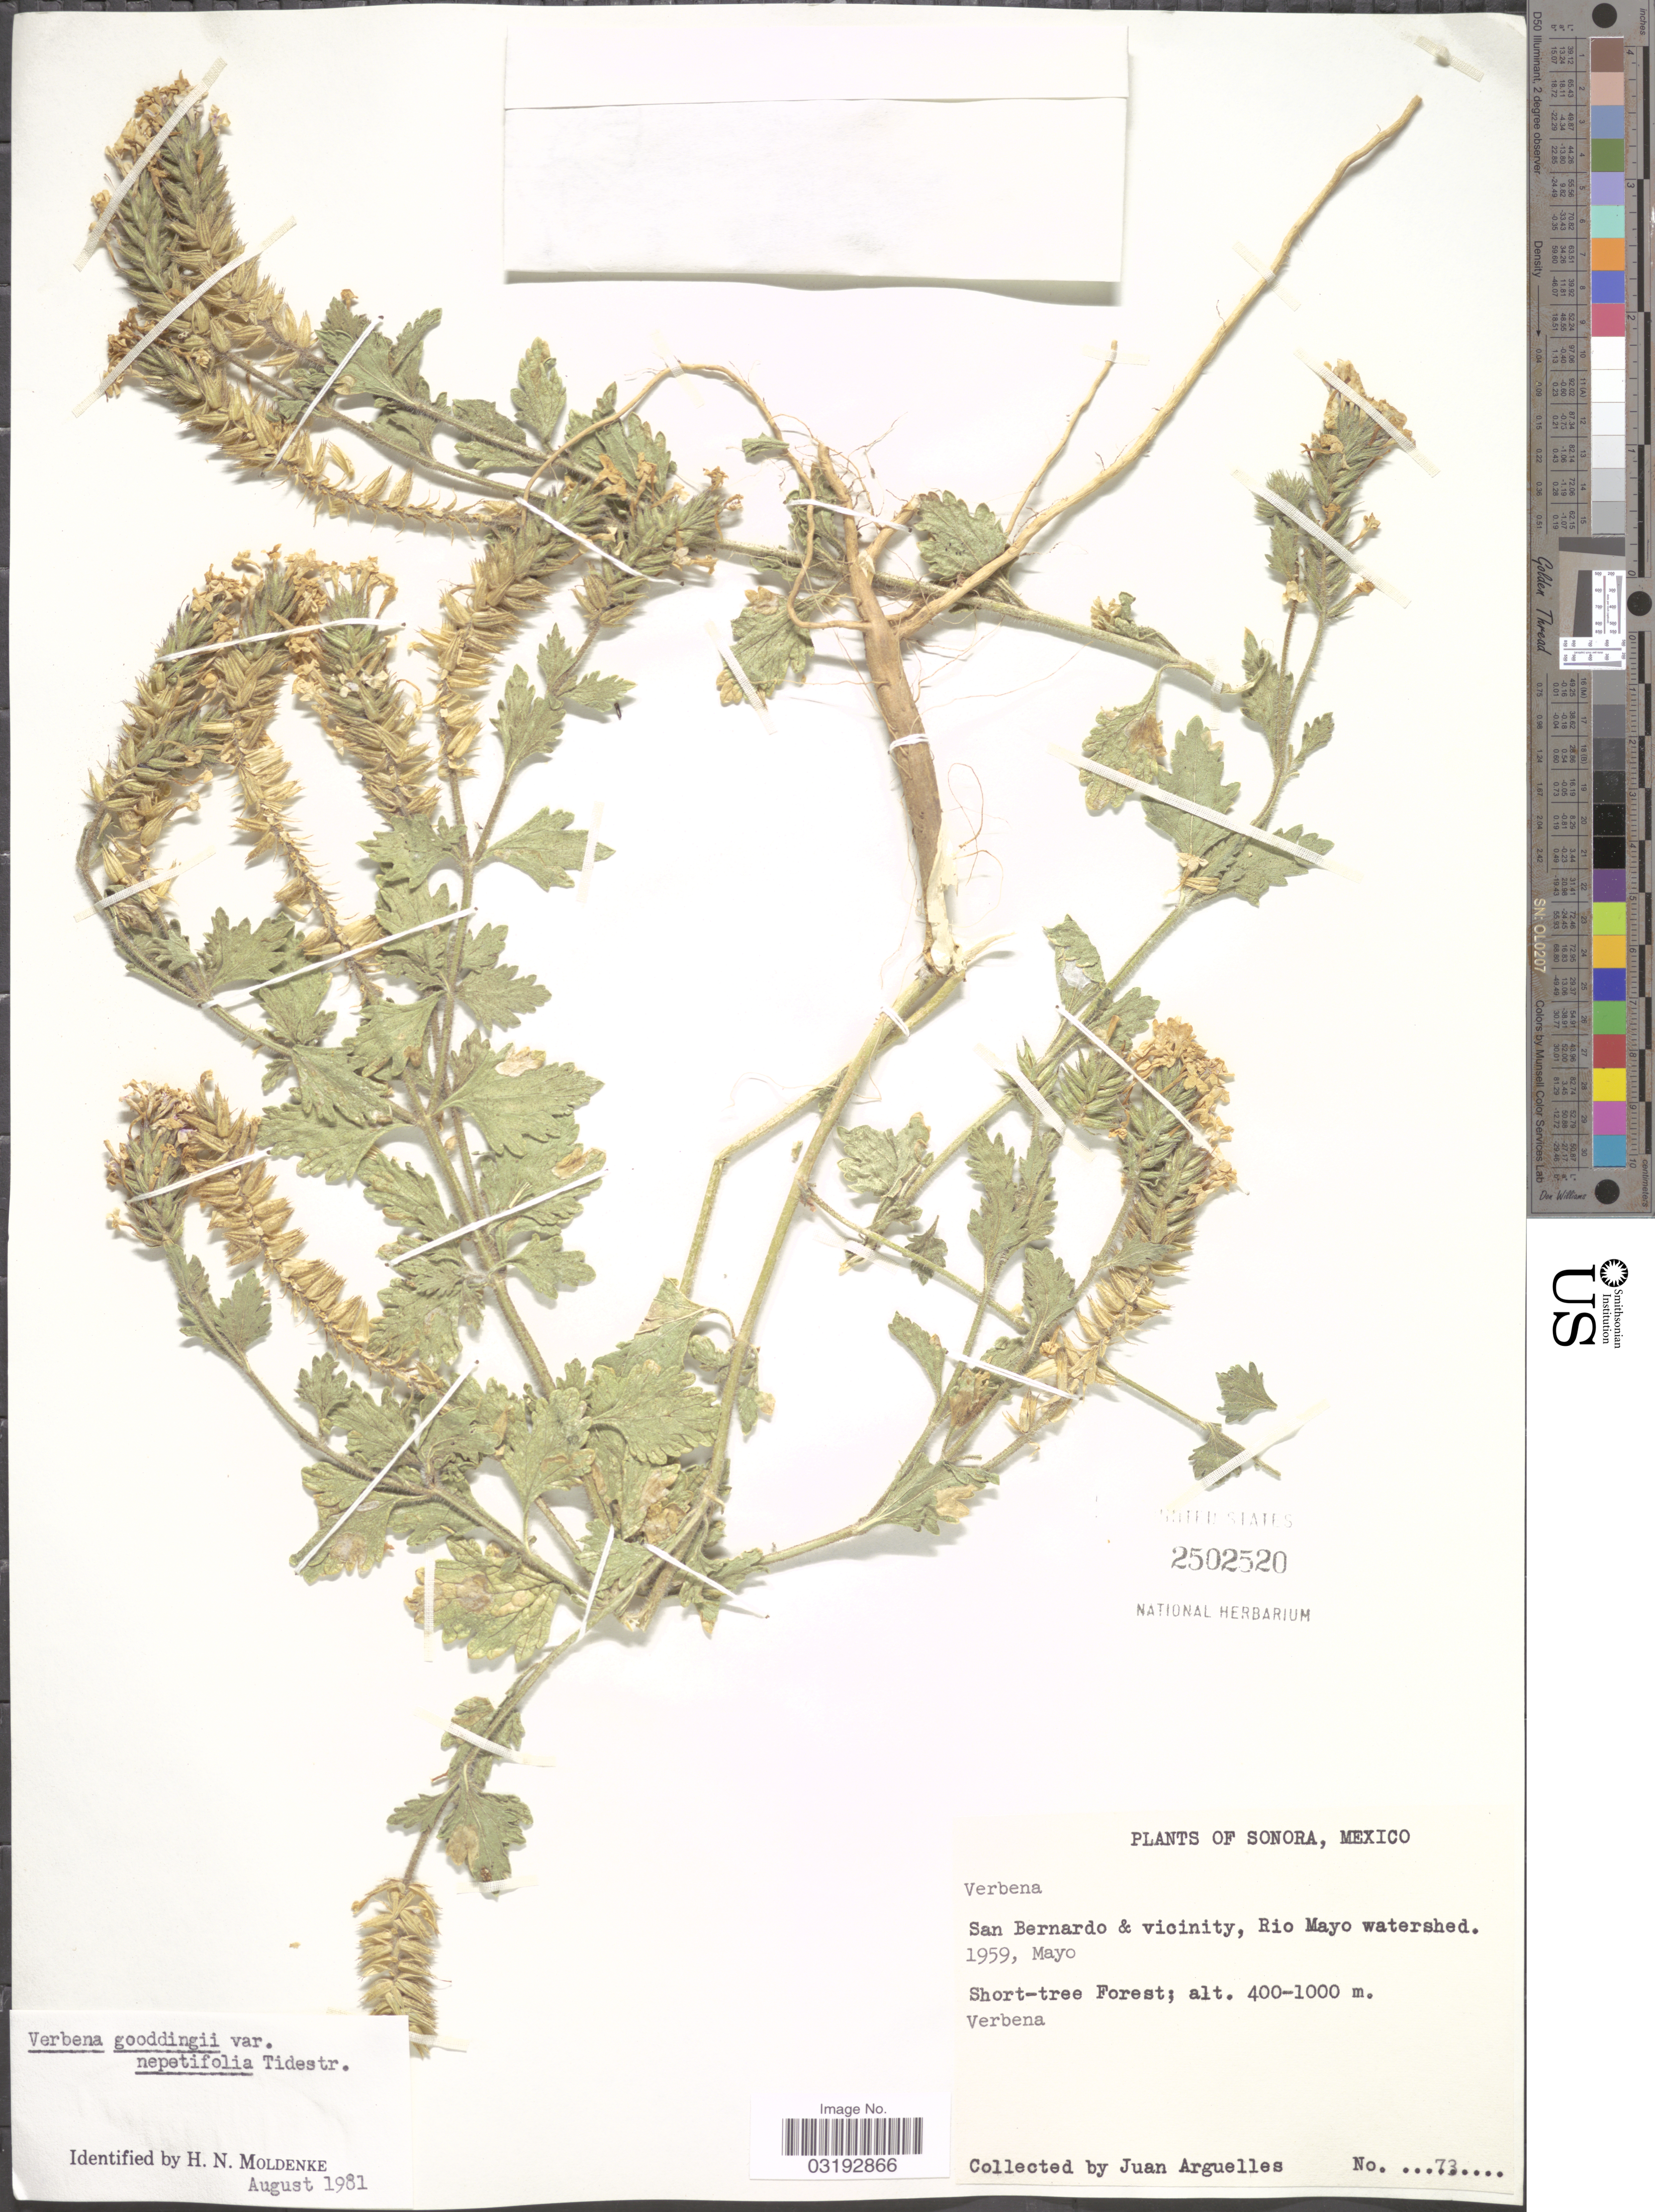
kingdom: Plantae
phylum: Tracheophyta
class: Magnoliopsida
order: Lamiales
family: Verbenaceae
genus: Verbena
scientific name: Verbena gooddingii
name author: Briq.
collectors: J. Arguelles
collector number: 73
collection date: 1959-05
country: Mexico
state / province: Sonora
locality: San Bernardo & vicinity, Rio Mayo watershed.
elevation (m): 400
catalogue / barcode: US 2502520